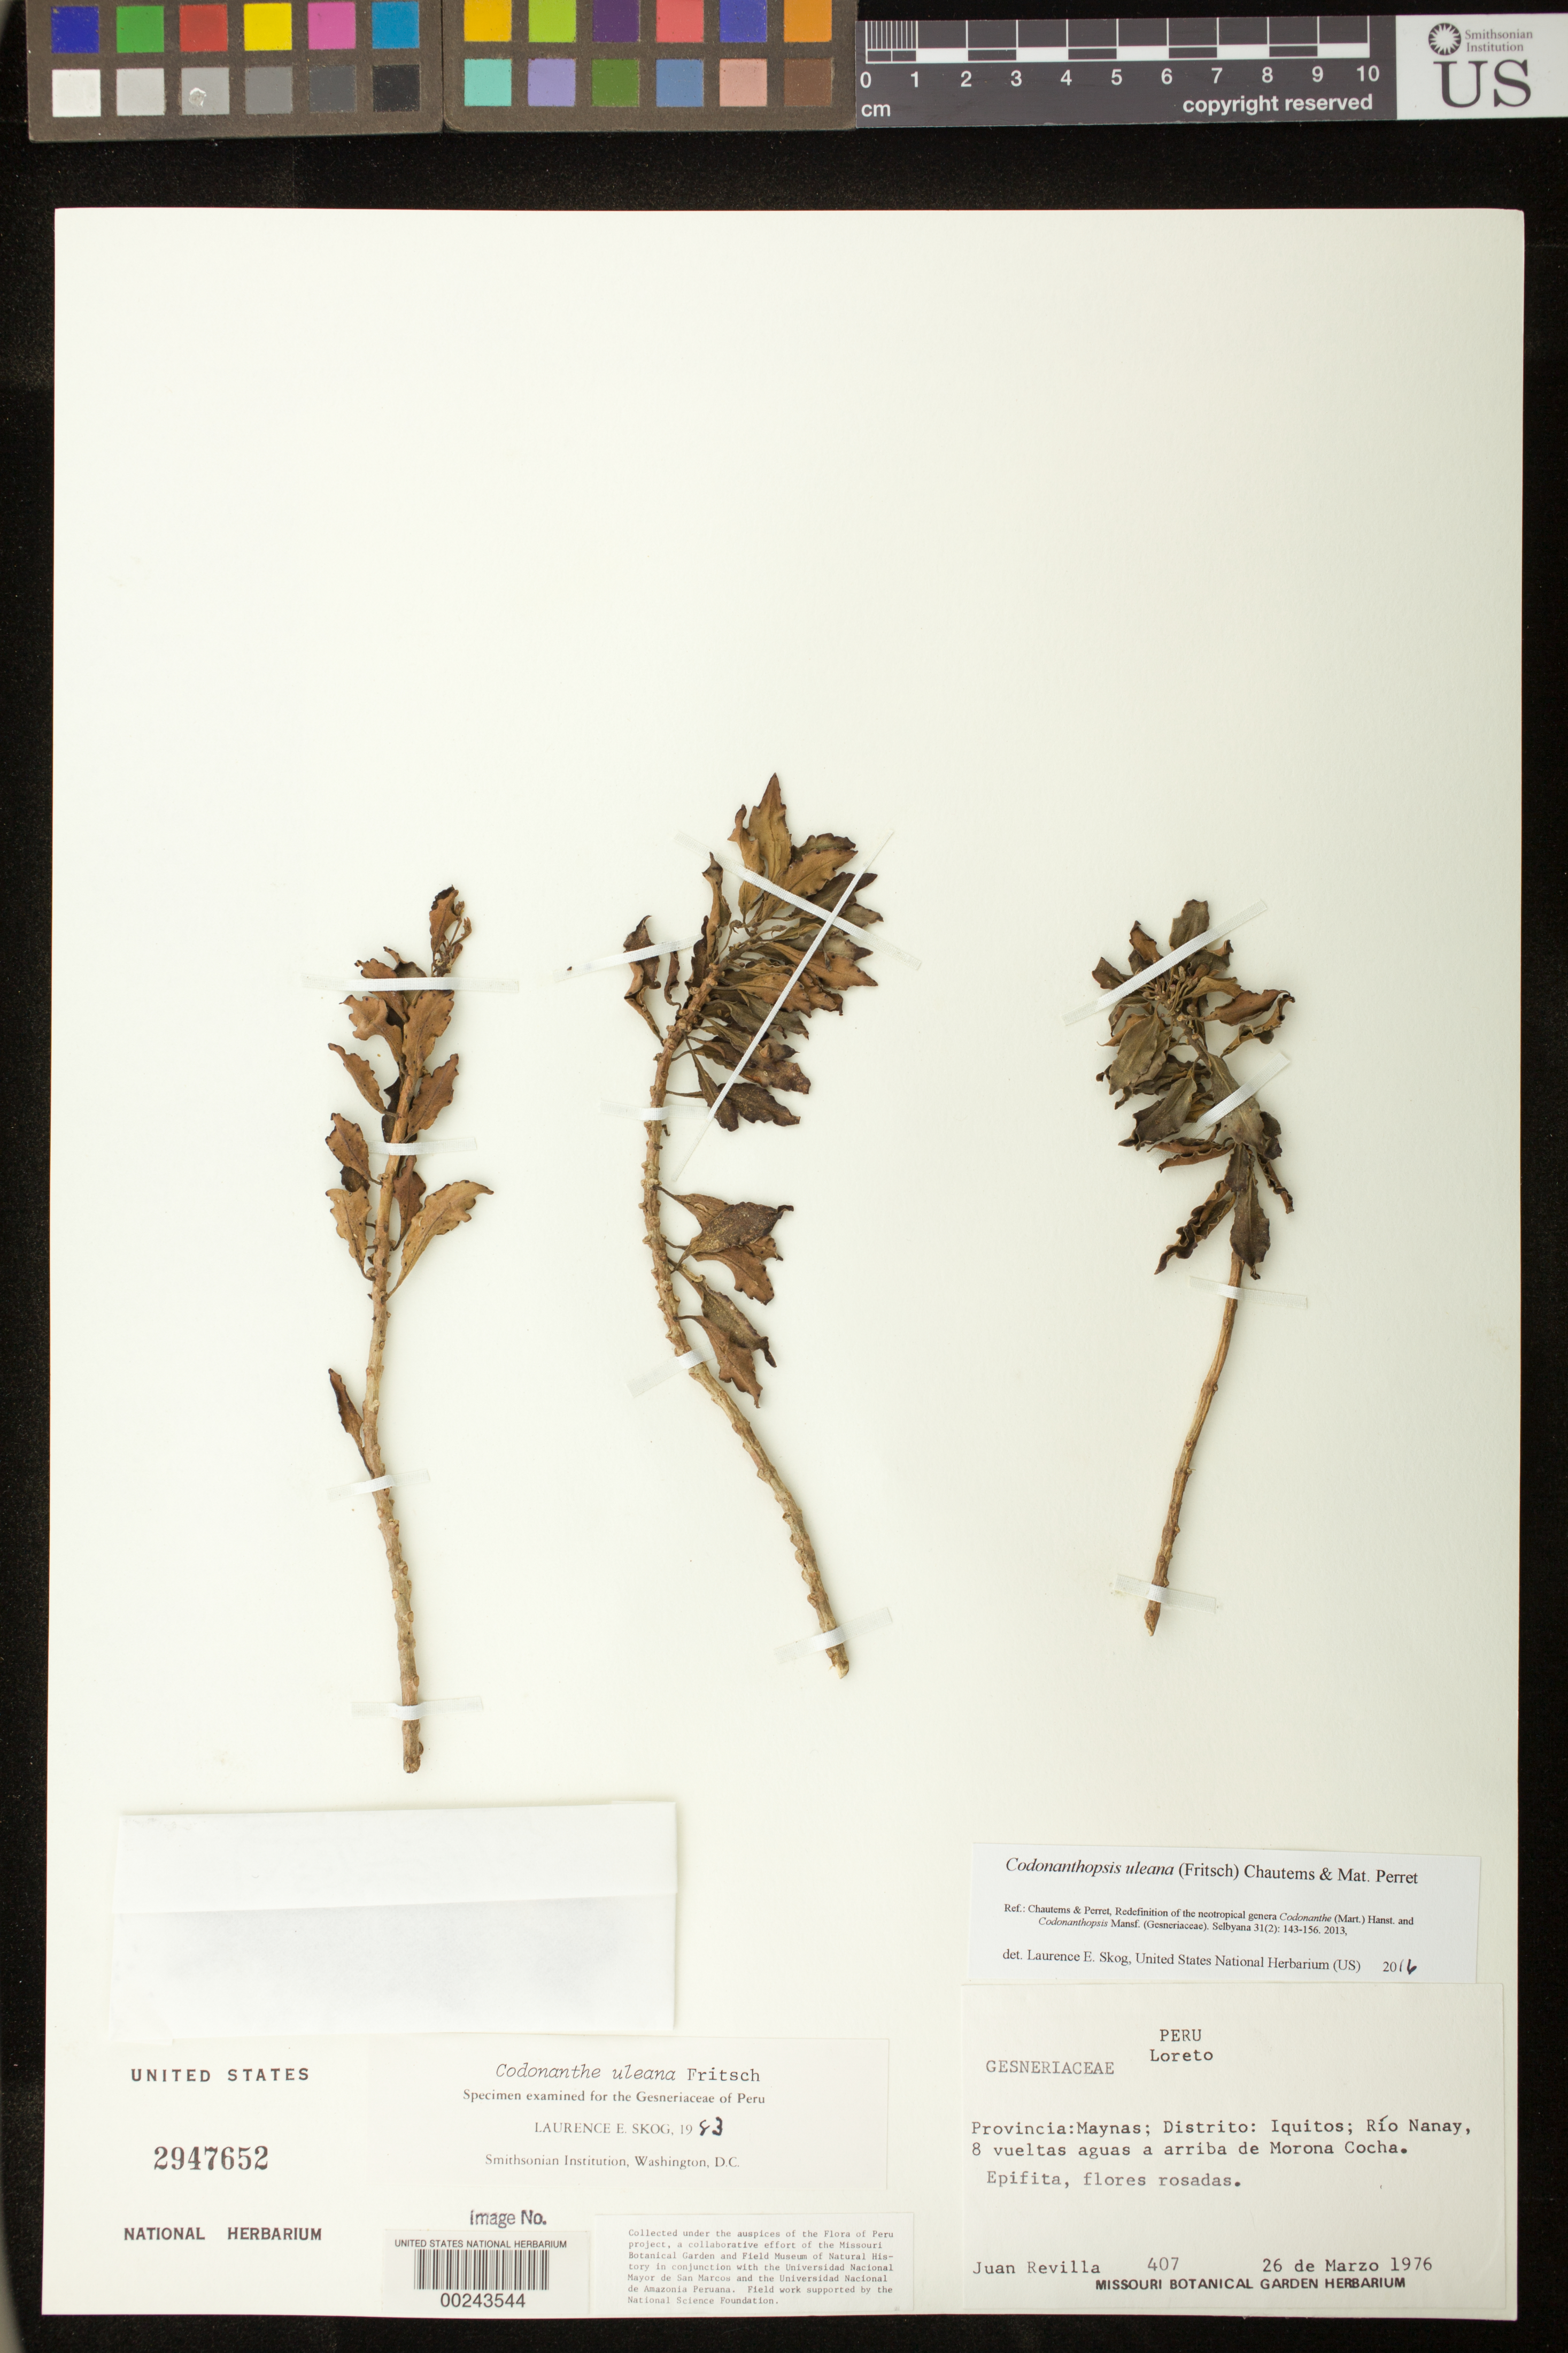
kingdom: Plantae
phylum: Tracheophyta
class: Magnoliopsida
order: Lamiales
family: Gesneriaceae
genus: Codonanthopsis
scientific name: Codonanthopsis uleana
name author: (Fritsch) Chautems & Mat.Perret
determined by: Skog, Laurence E.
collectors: J. Revilla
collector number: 407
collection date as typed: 26 Mar 1976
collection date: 1976-03-26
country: Peru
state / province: Loreto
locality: Prov. Maynas, Dtto. Iquitos, Rio Nanay, 8 turns upstream Morona Cocha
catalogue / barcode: US 2947652